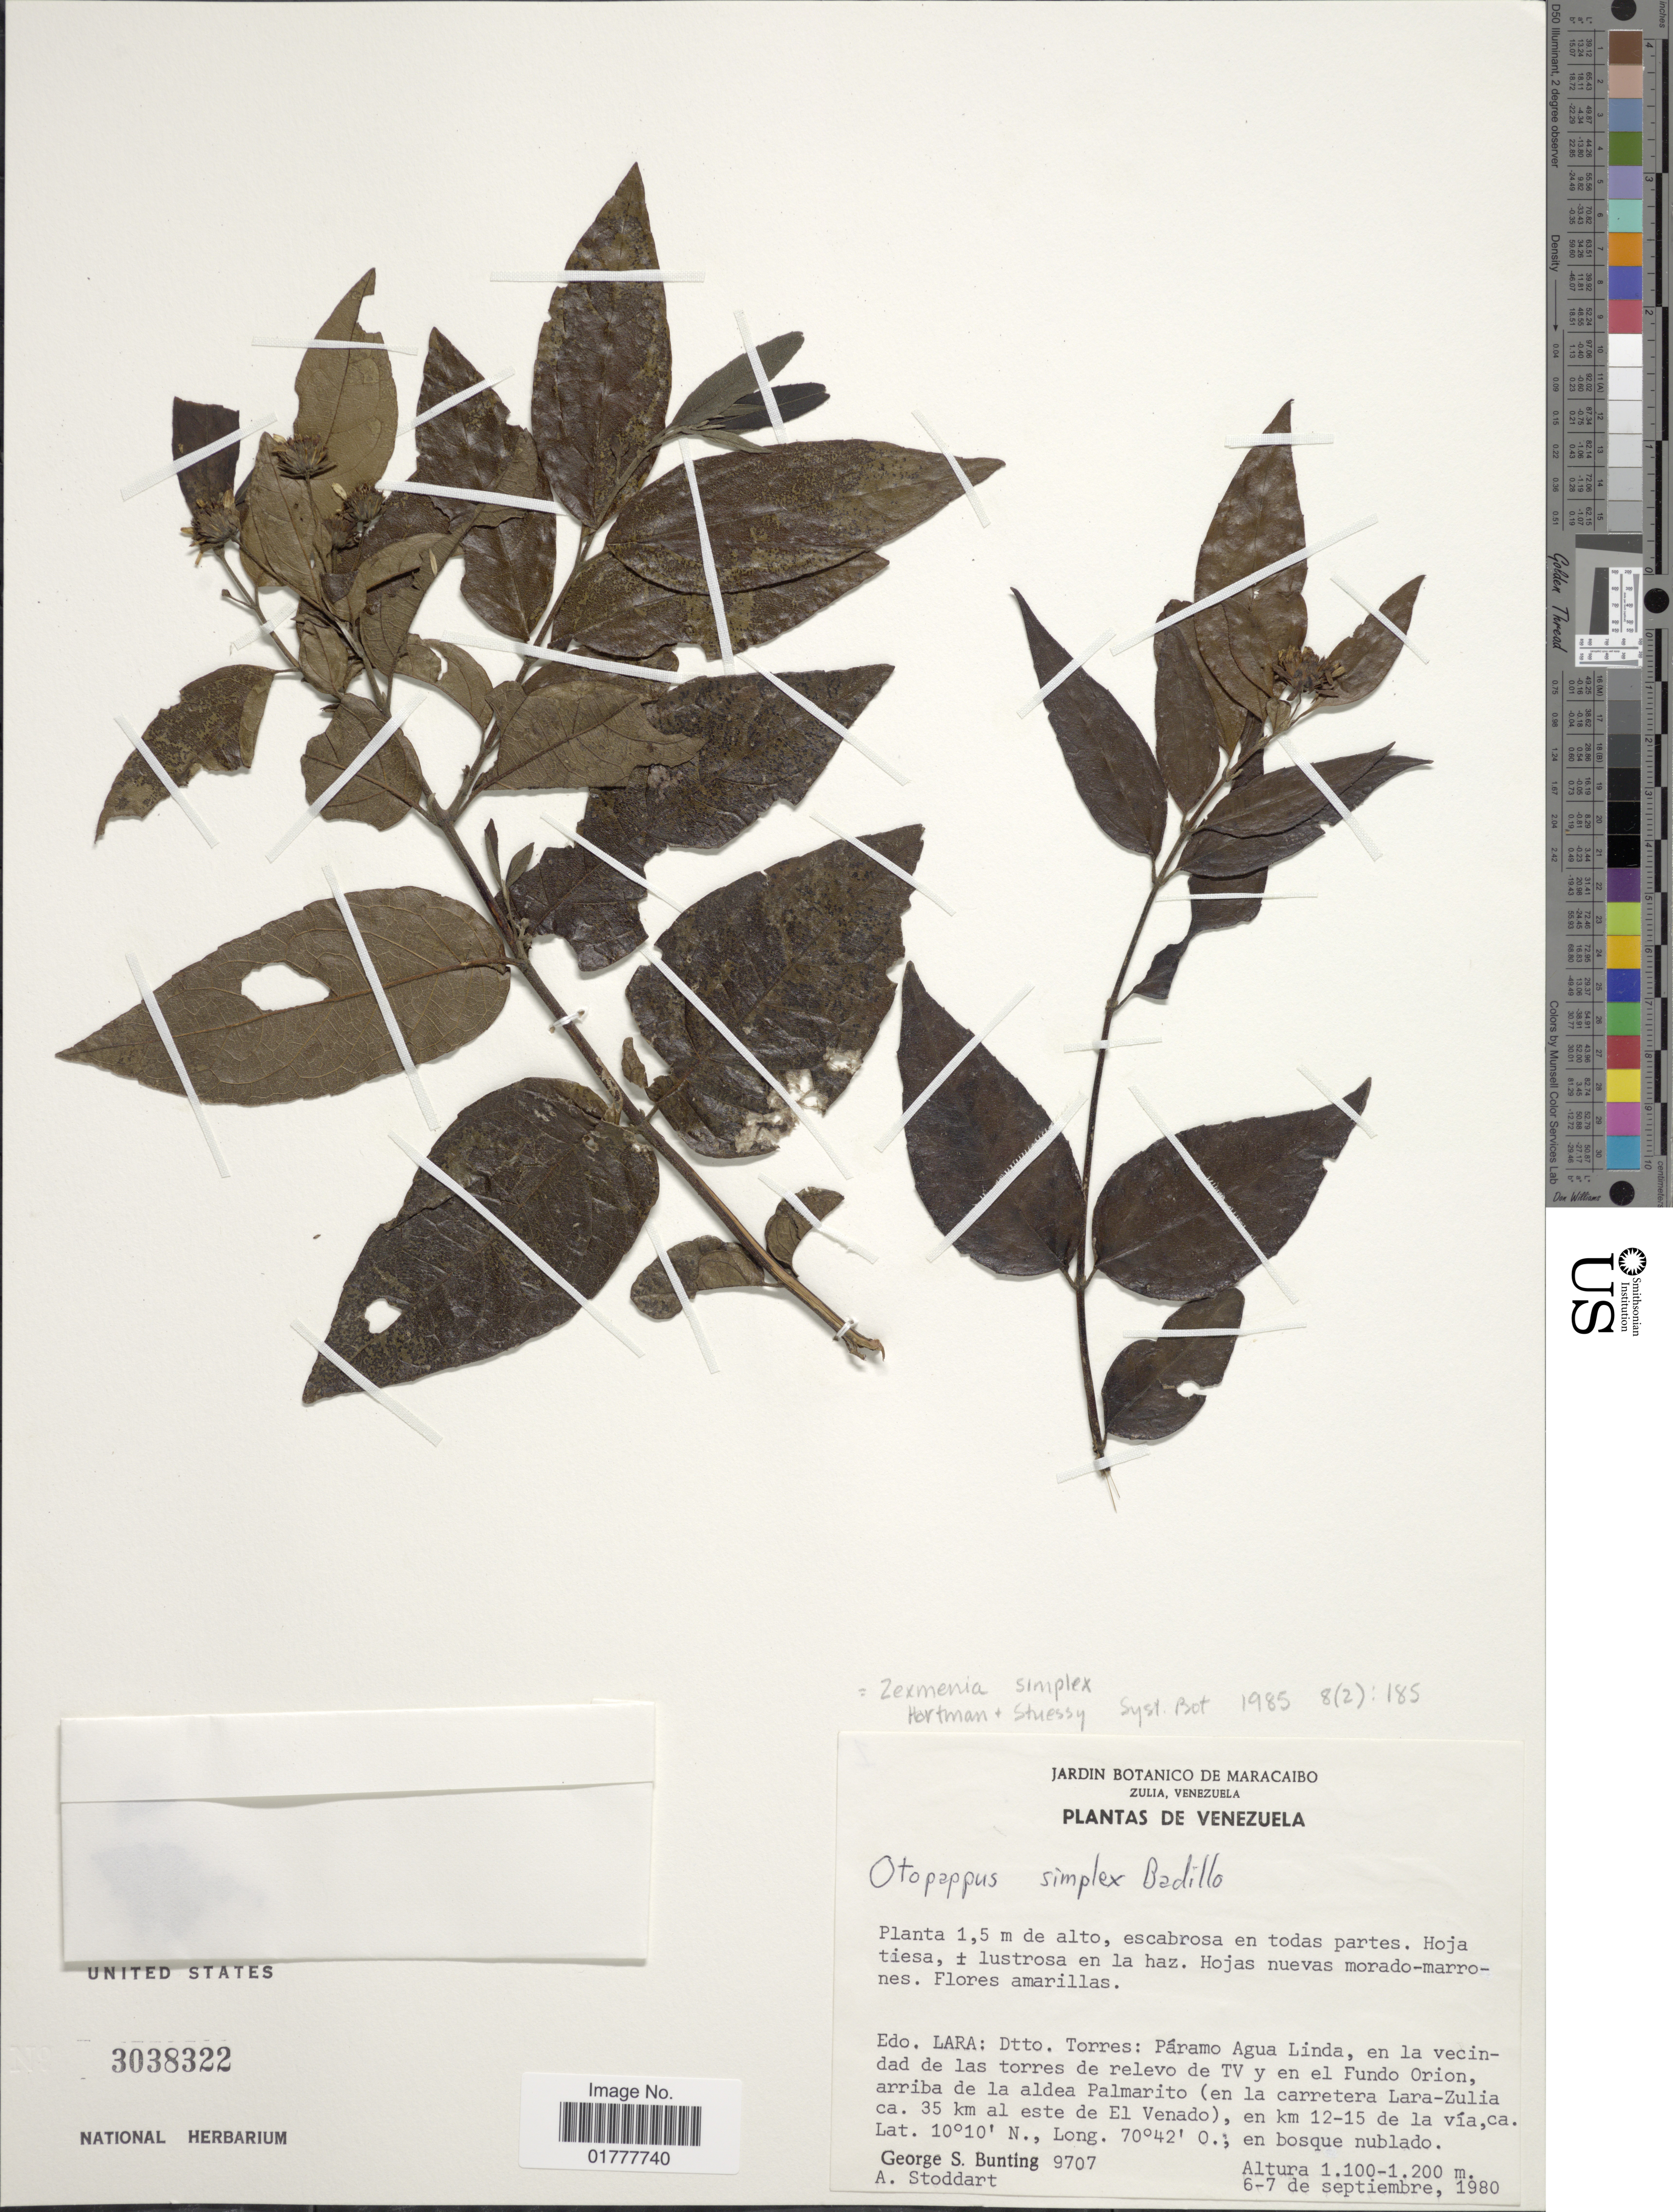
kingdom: Plantae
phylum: Tracheophyta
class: Magnoliopsida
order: Asterales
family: Asteraceae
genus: Zexmenia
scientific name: Zexmenia simplex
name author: (V.M. Badillo) R.L. Hartm. & Stuessy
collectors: G. S. Bunting & A. Stoddart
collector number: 9707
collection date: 1980-09-06/1980-09-07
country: Venezuela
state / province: Lara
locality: Edo. Lara: Dtto. Torres: Paramo Agua Linda, en la vecindad de las torres de relevo deTV y en el FundoOrion arriba de la aldea Palmarito ( en la carretera Lara-Zulia ca . 35 km al este de El Venado), en km 12-15 de la via,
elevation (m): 1100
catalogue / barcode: US 3038322